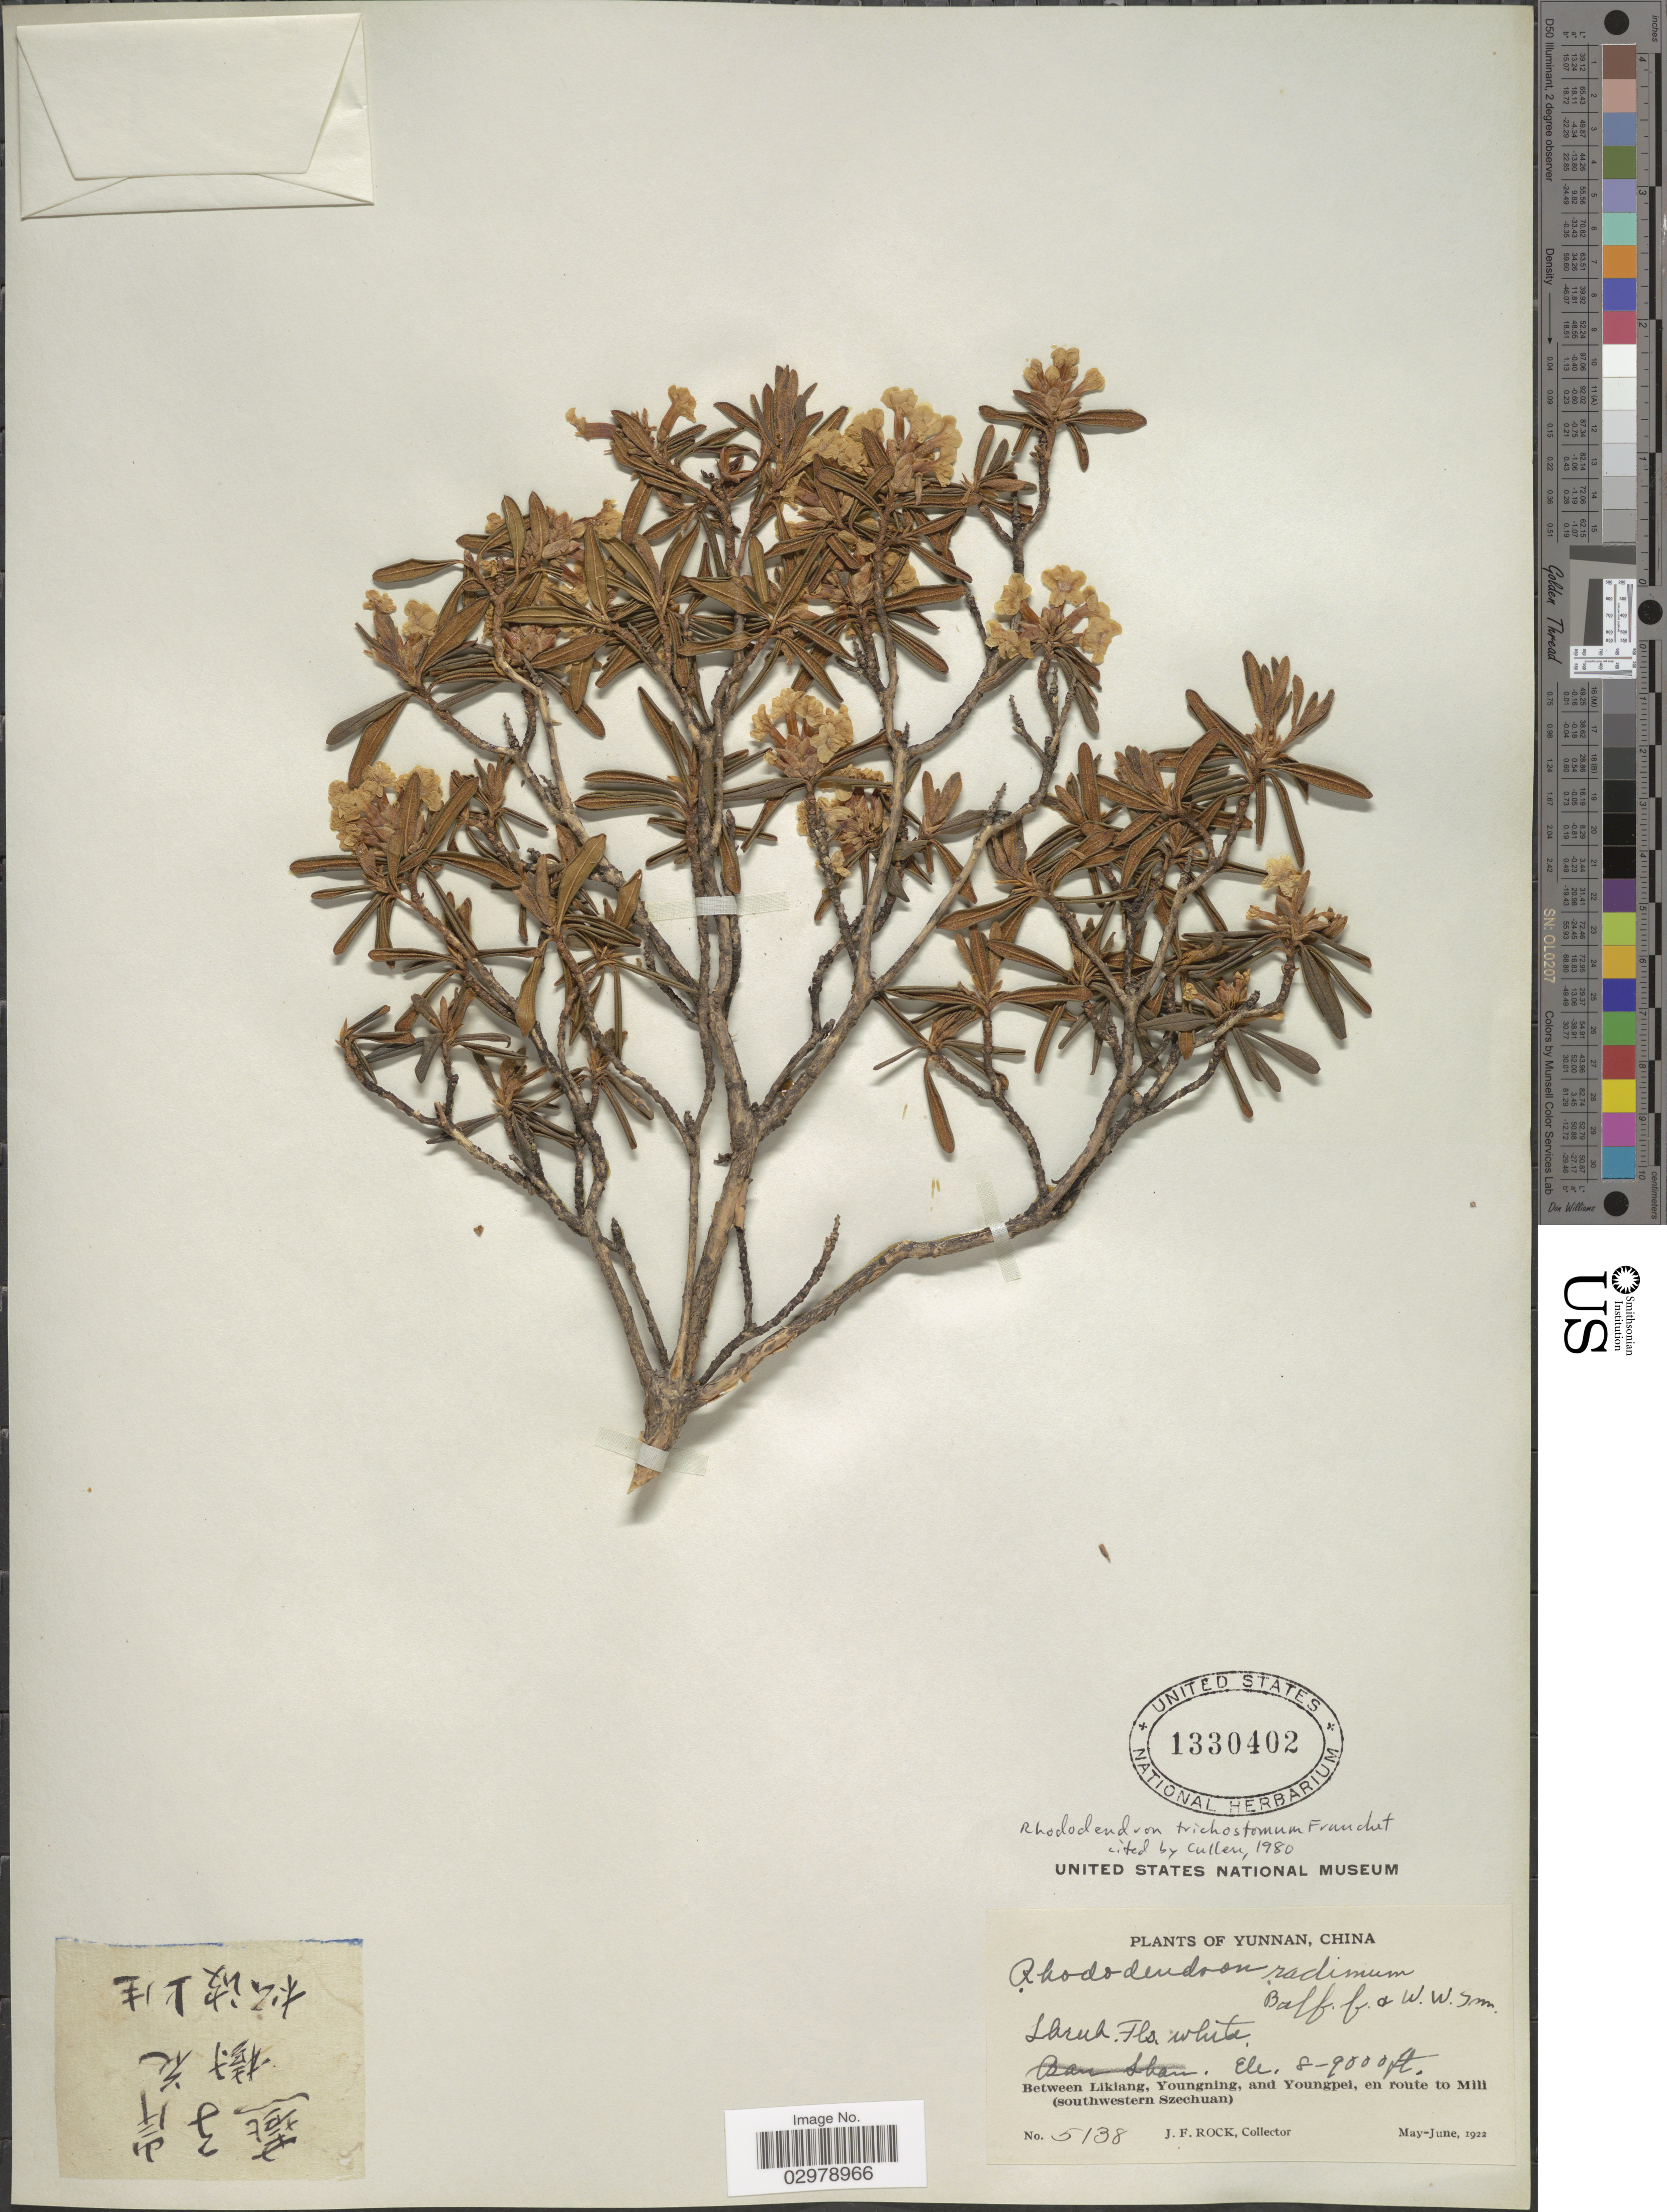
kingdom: Plantae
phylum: Tracheophyta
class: Magnoliopsida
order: Ericales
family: Ericaceae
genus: Rhododendron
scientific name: Rhododendron trichostomum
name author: Franch.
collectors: J. Rock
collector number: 5138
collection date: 1922-05/1922-06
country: China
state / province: Yunnan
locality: Between Likiang, Youngning, and Youngpei, en route to Mill (southwestern Szechuan)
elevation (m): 2438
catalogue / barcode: US 1330402